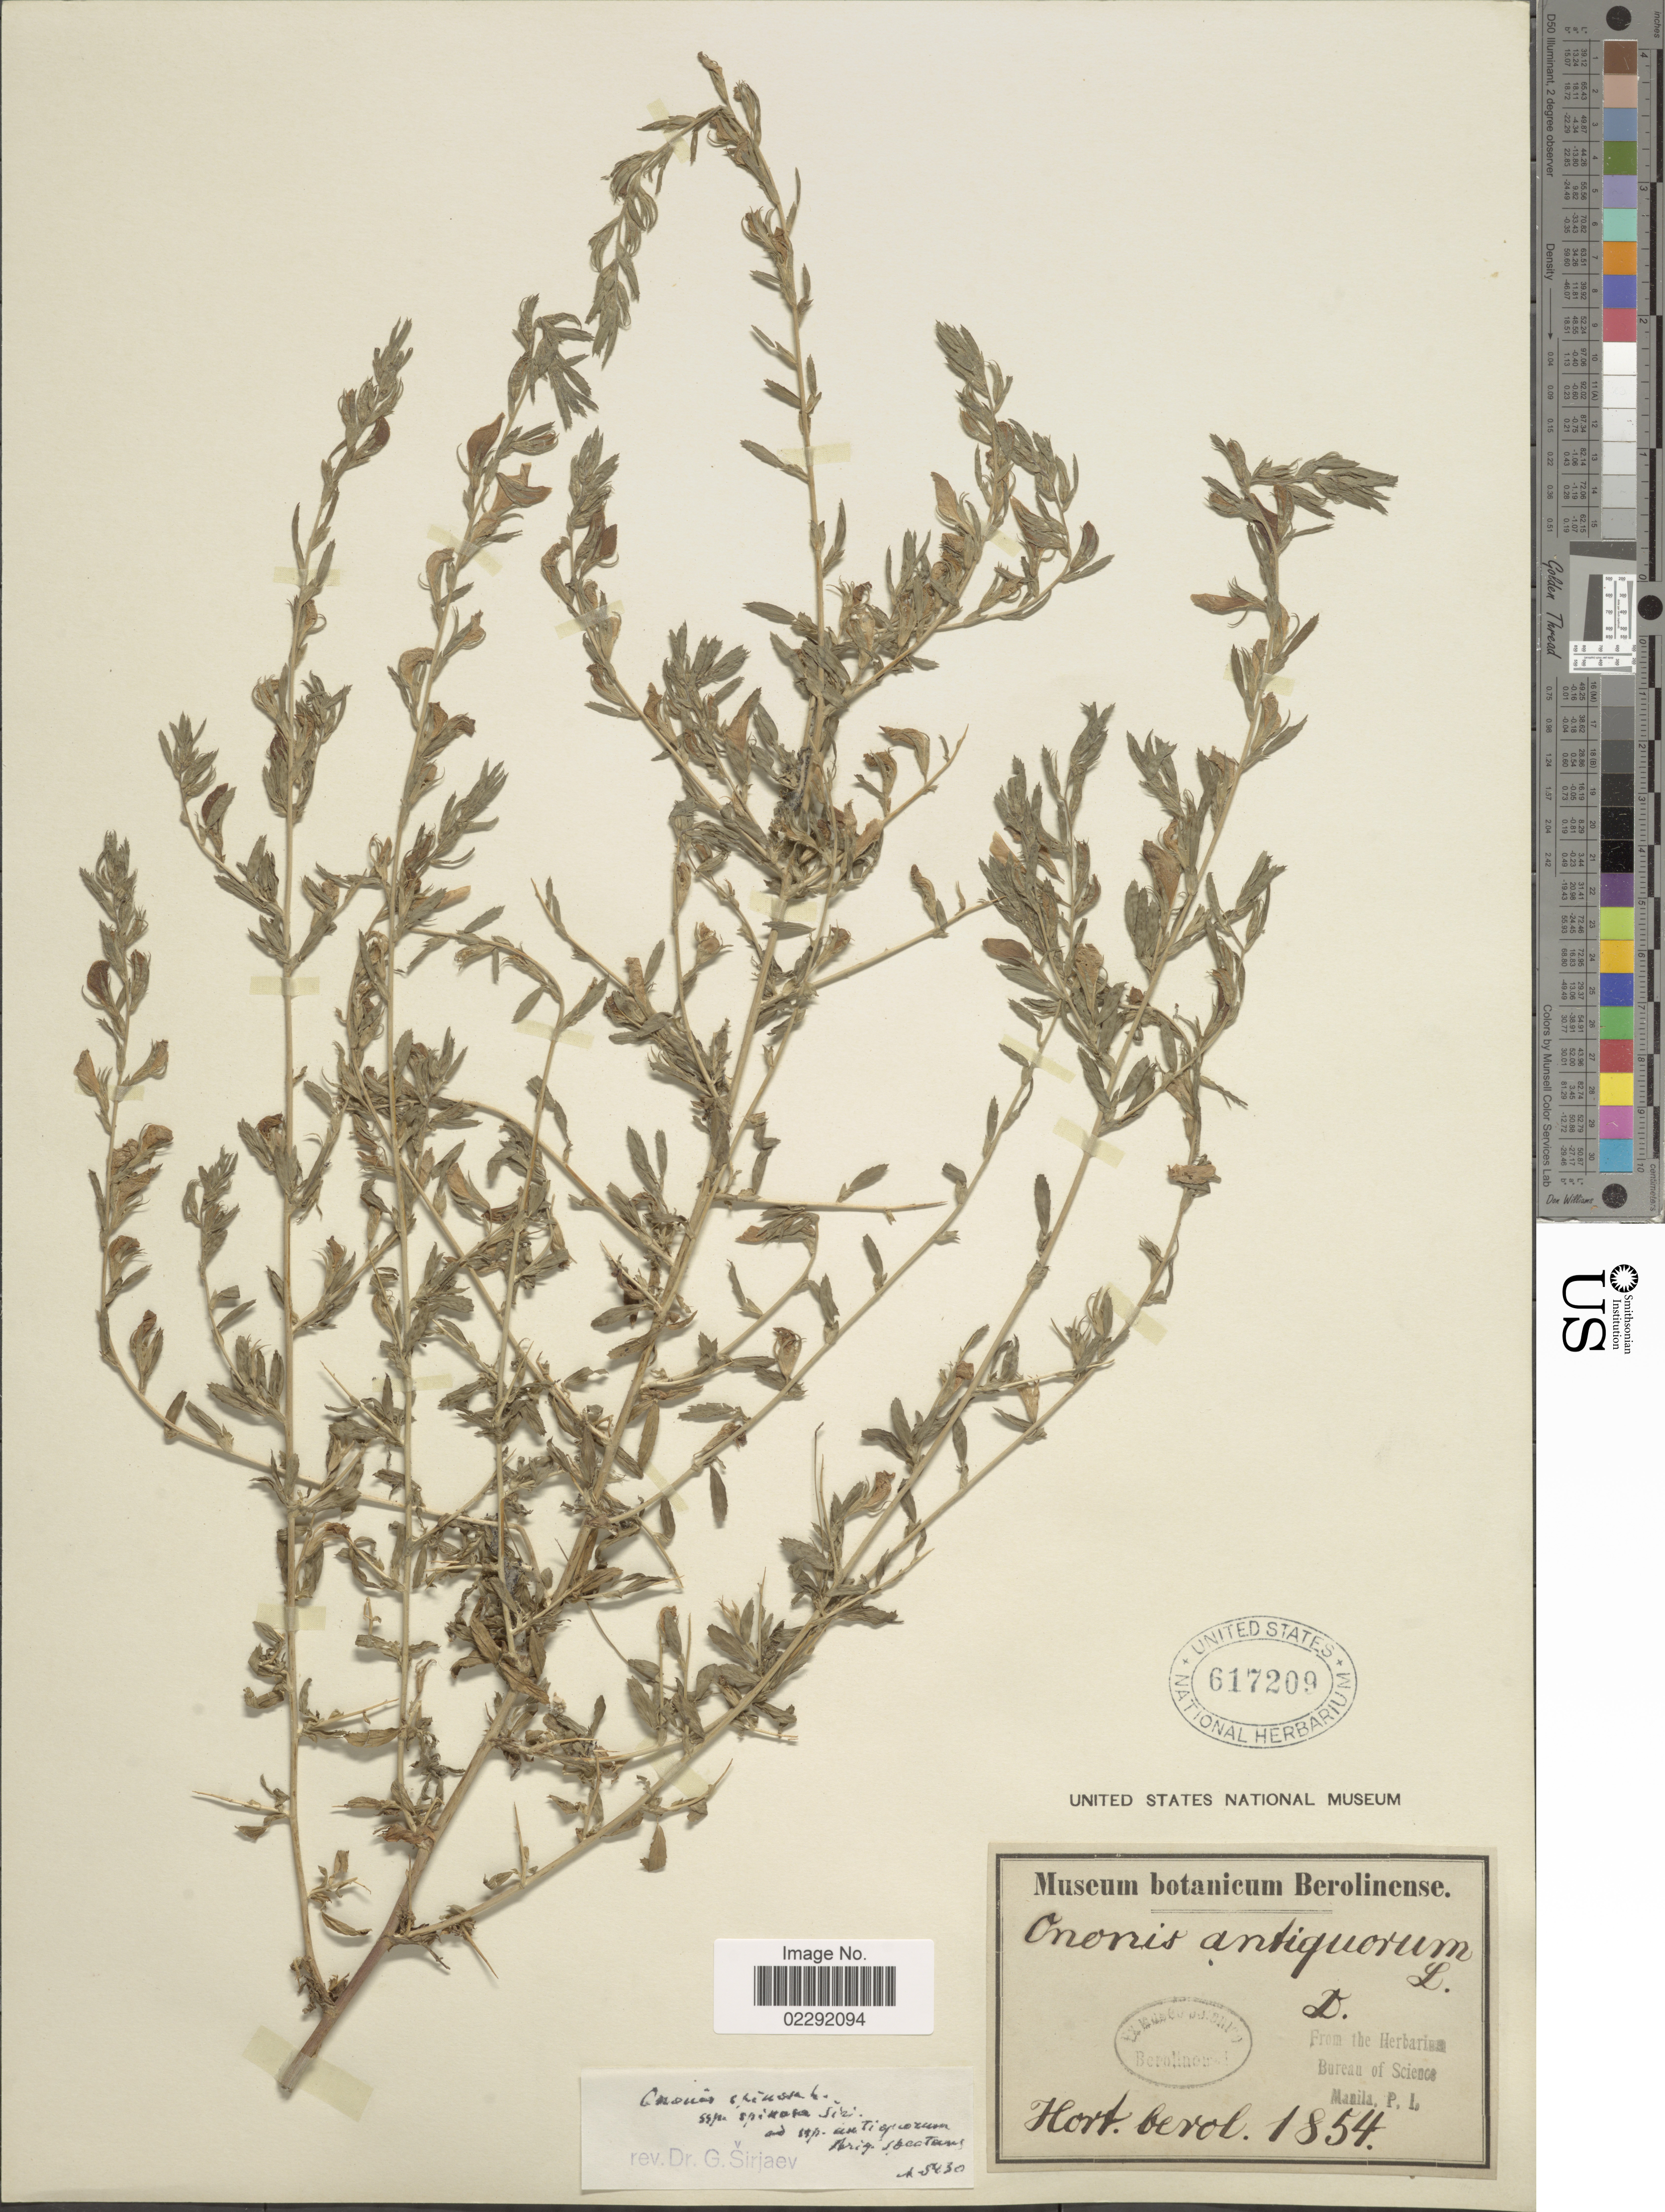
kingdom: Plantae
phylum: Tracheophyta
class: Magnoliopsida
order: Fabales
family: Fabaceae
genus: Ononis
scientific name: Ononis spinosa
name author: L.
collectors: ex herb. Bureau of Science Manila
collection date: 1854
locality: Hort. berol.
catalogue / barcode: US 617209